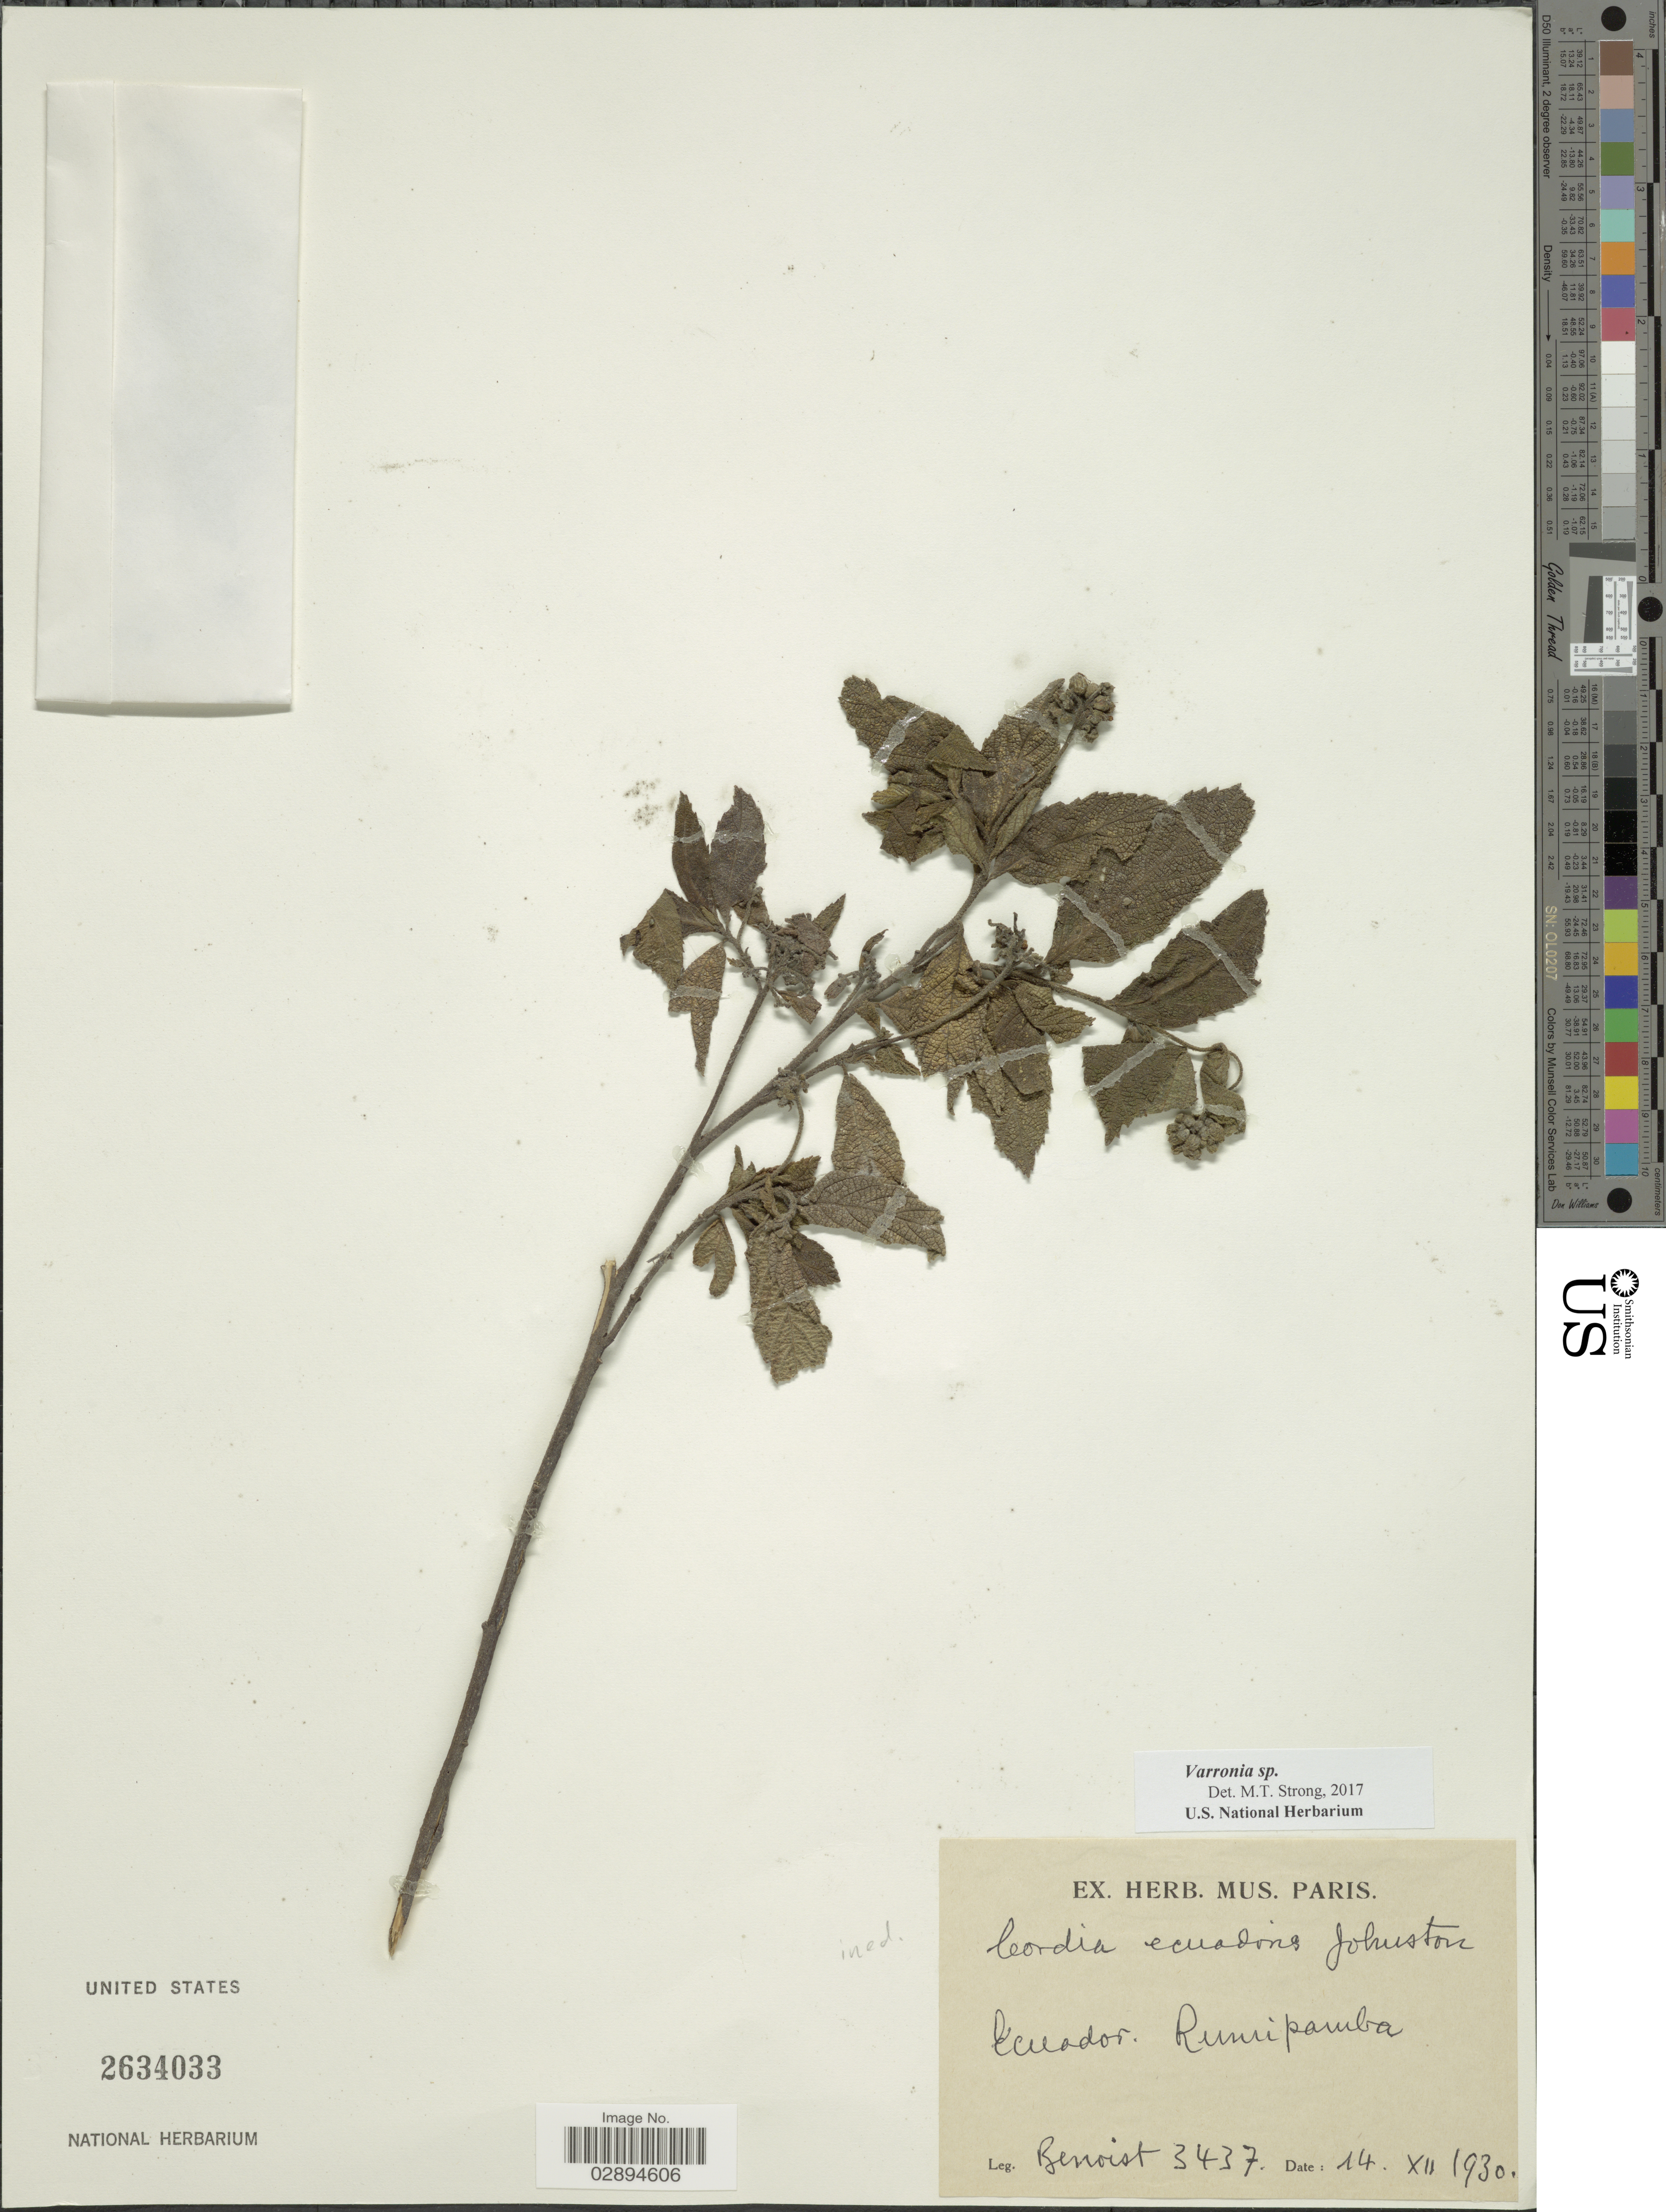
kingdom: Plantae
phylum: Tracheophyta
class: Magnoliopsida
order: Boraginales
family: Cordiaceae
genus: Varronia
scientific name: Varronia sp.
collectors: -- Benoist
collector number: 3437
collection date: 1930-12-14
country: Ecuador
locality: Rumipamba.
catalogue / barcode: US 2634033